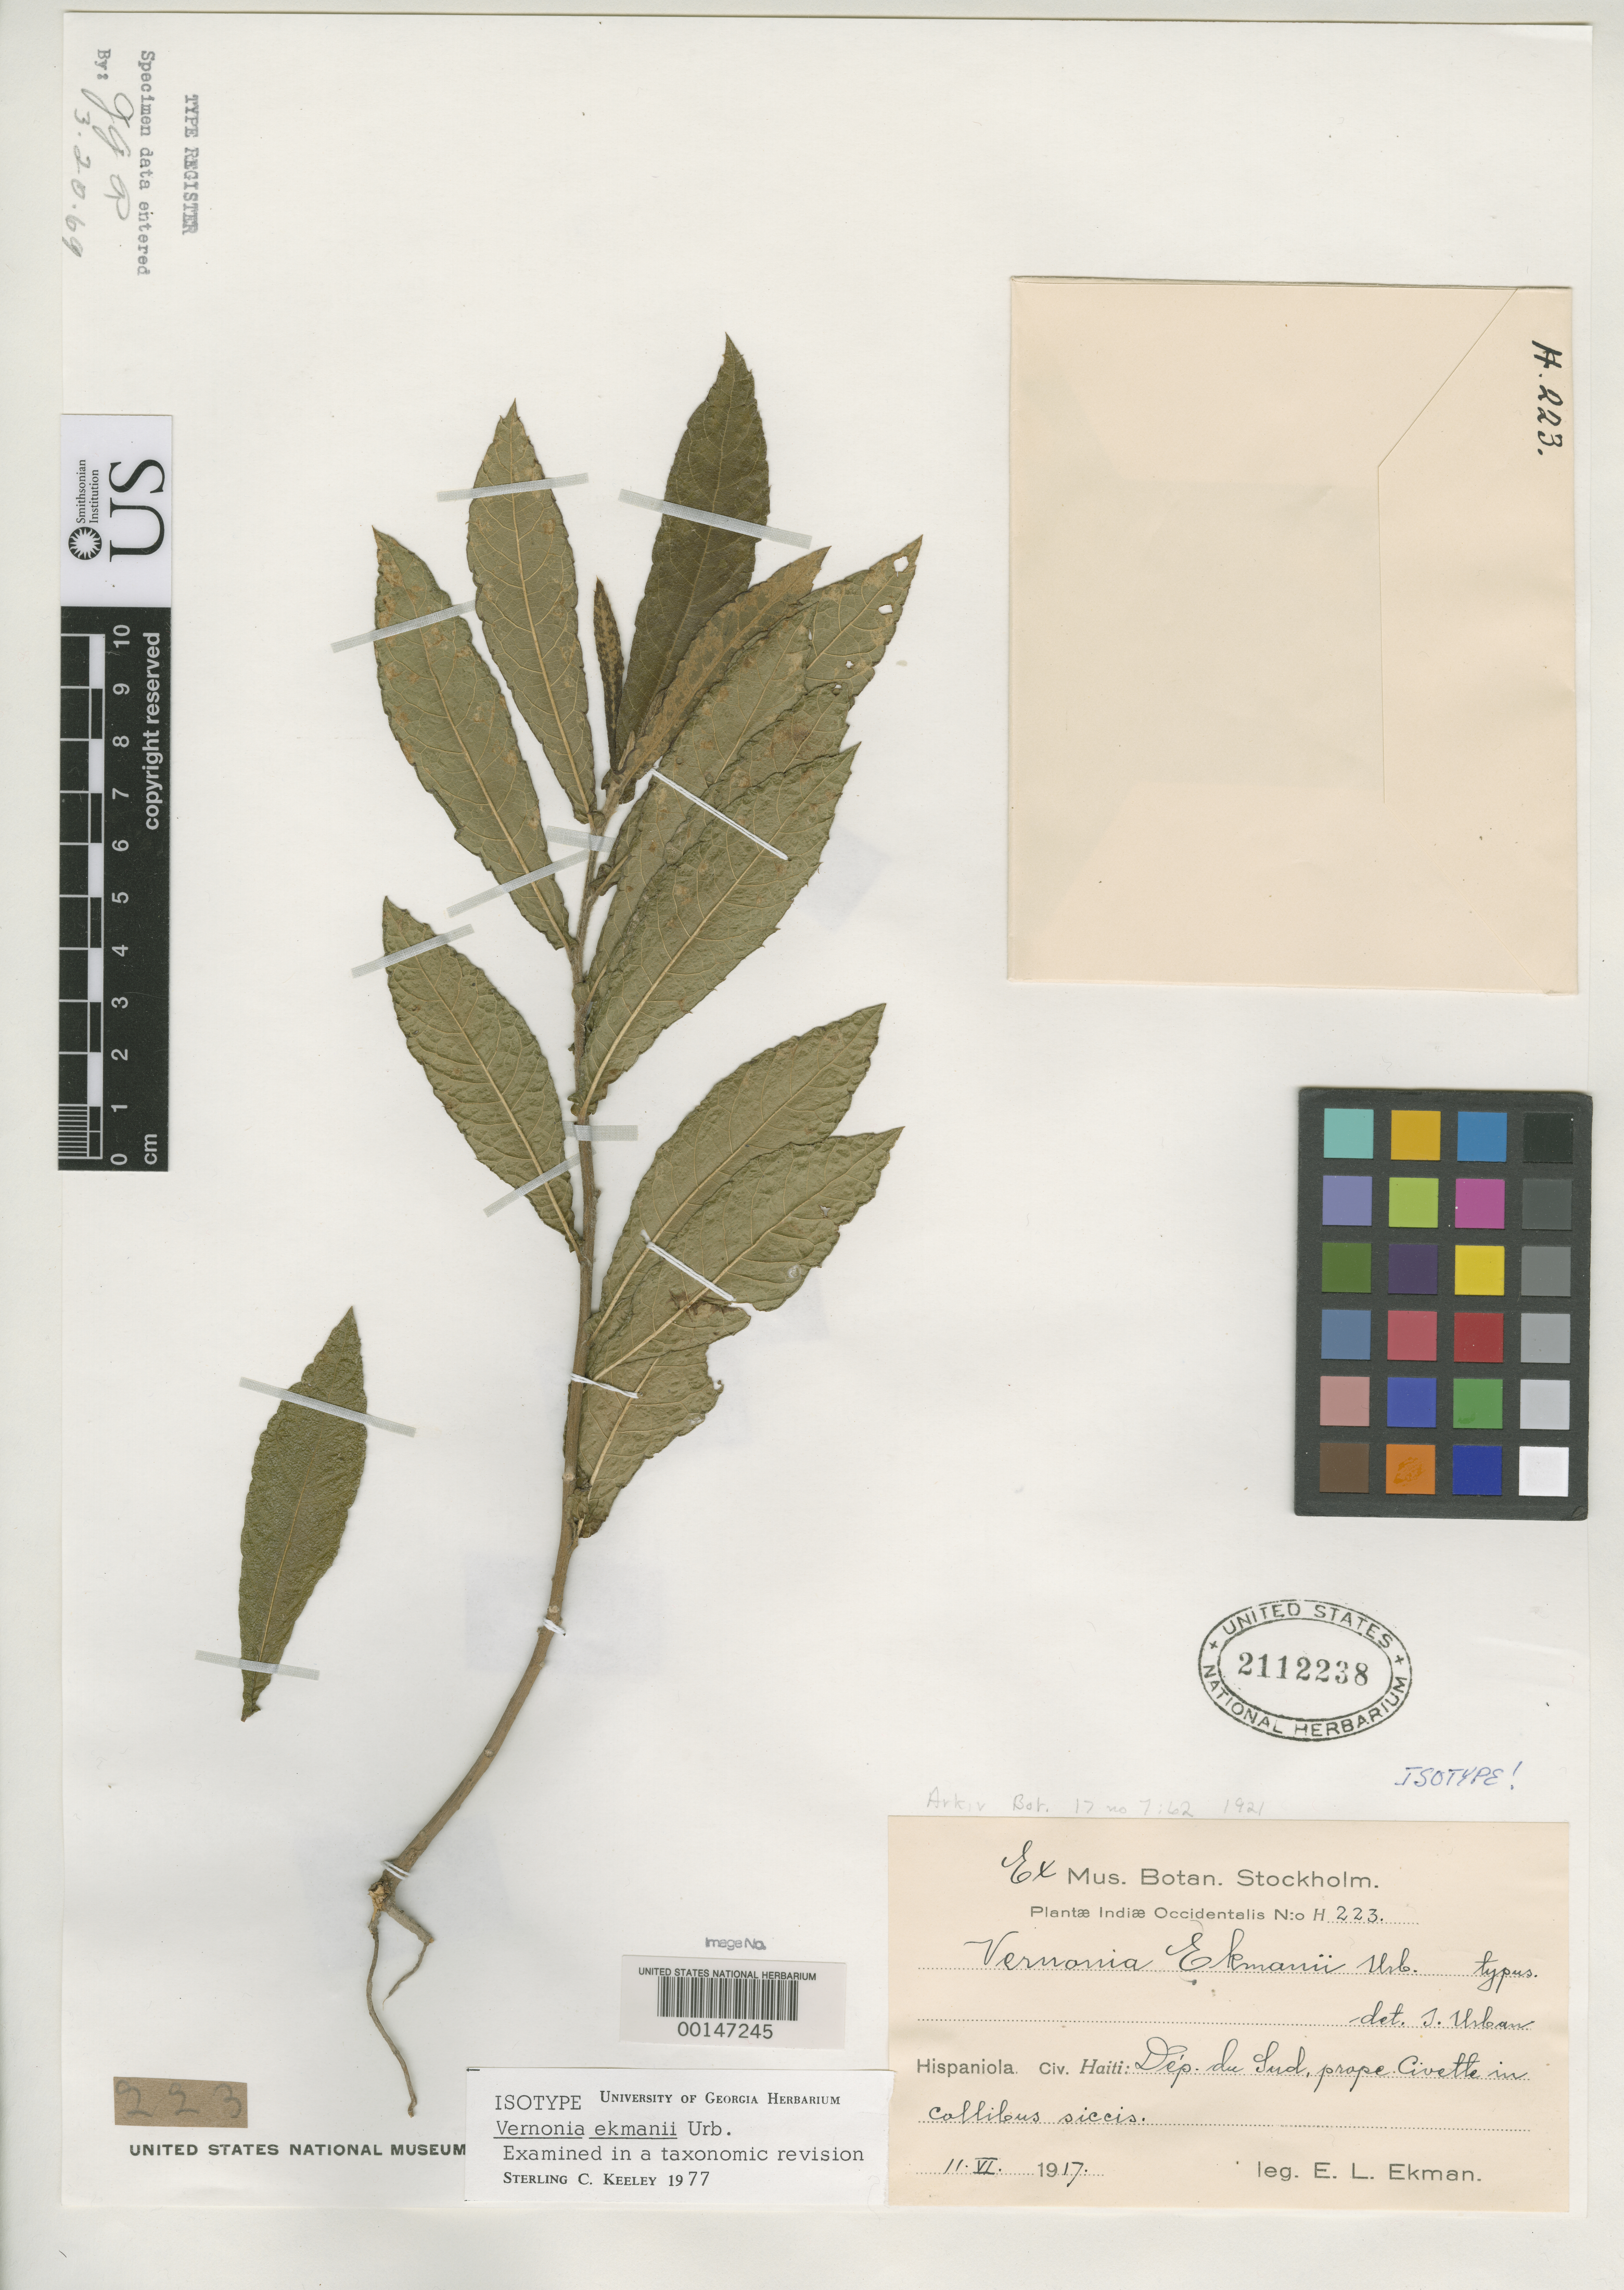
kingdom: Plantae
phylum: Tracheophyta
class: Magnoliopsida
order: Asterales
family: Asteraceae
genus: Vernonia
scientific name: Vernonia ekmanii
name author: Urb.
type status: Isotype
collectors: E. L. Ekman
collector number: H 223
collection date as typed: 11 Jun 1917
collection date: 1917-06-11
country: Haiti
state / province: Sud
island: Hispaniola Island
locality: Civette.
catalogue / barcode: US 2112238